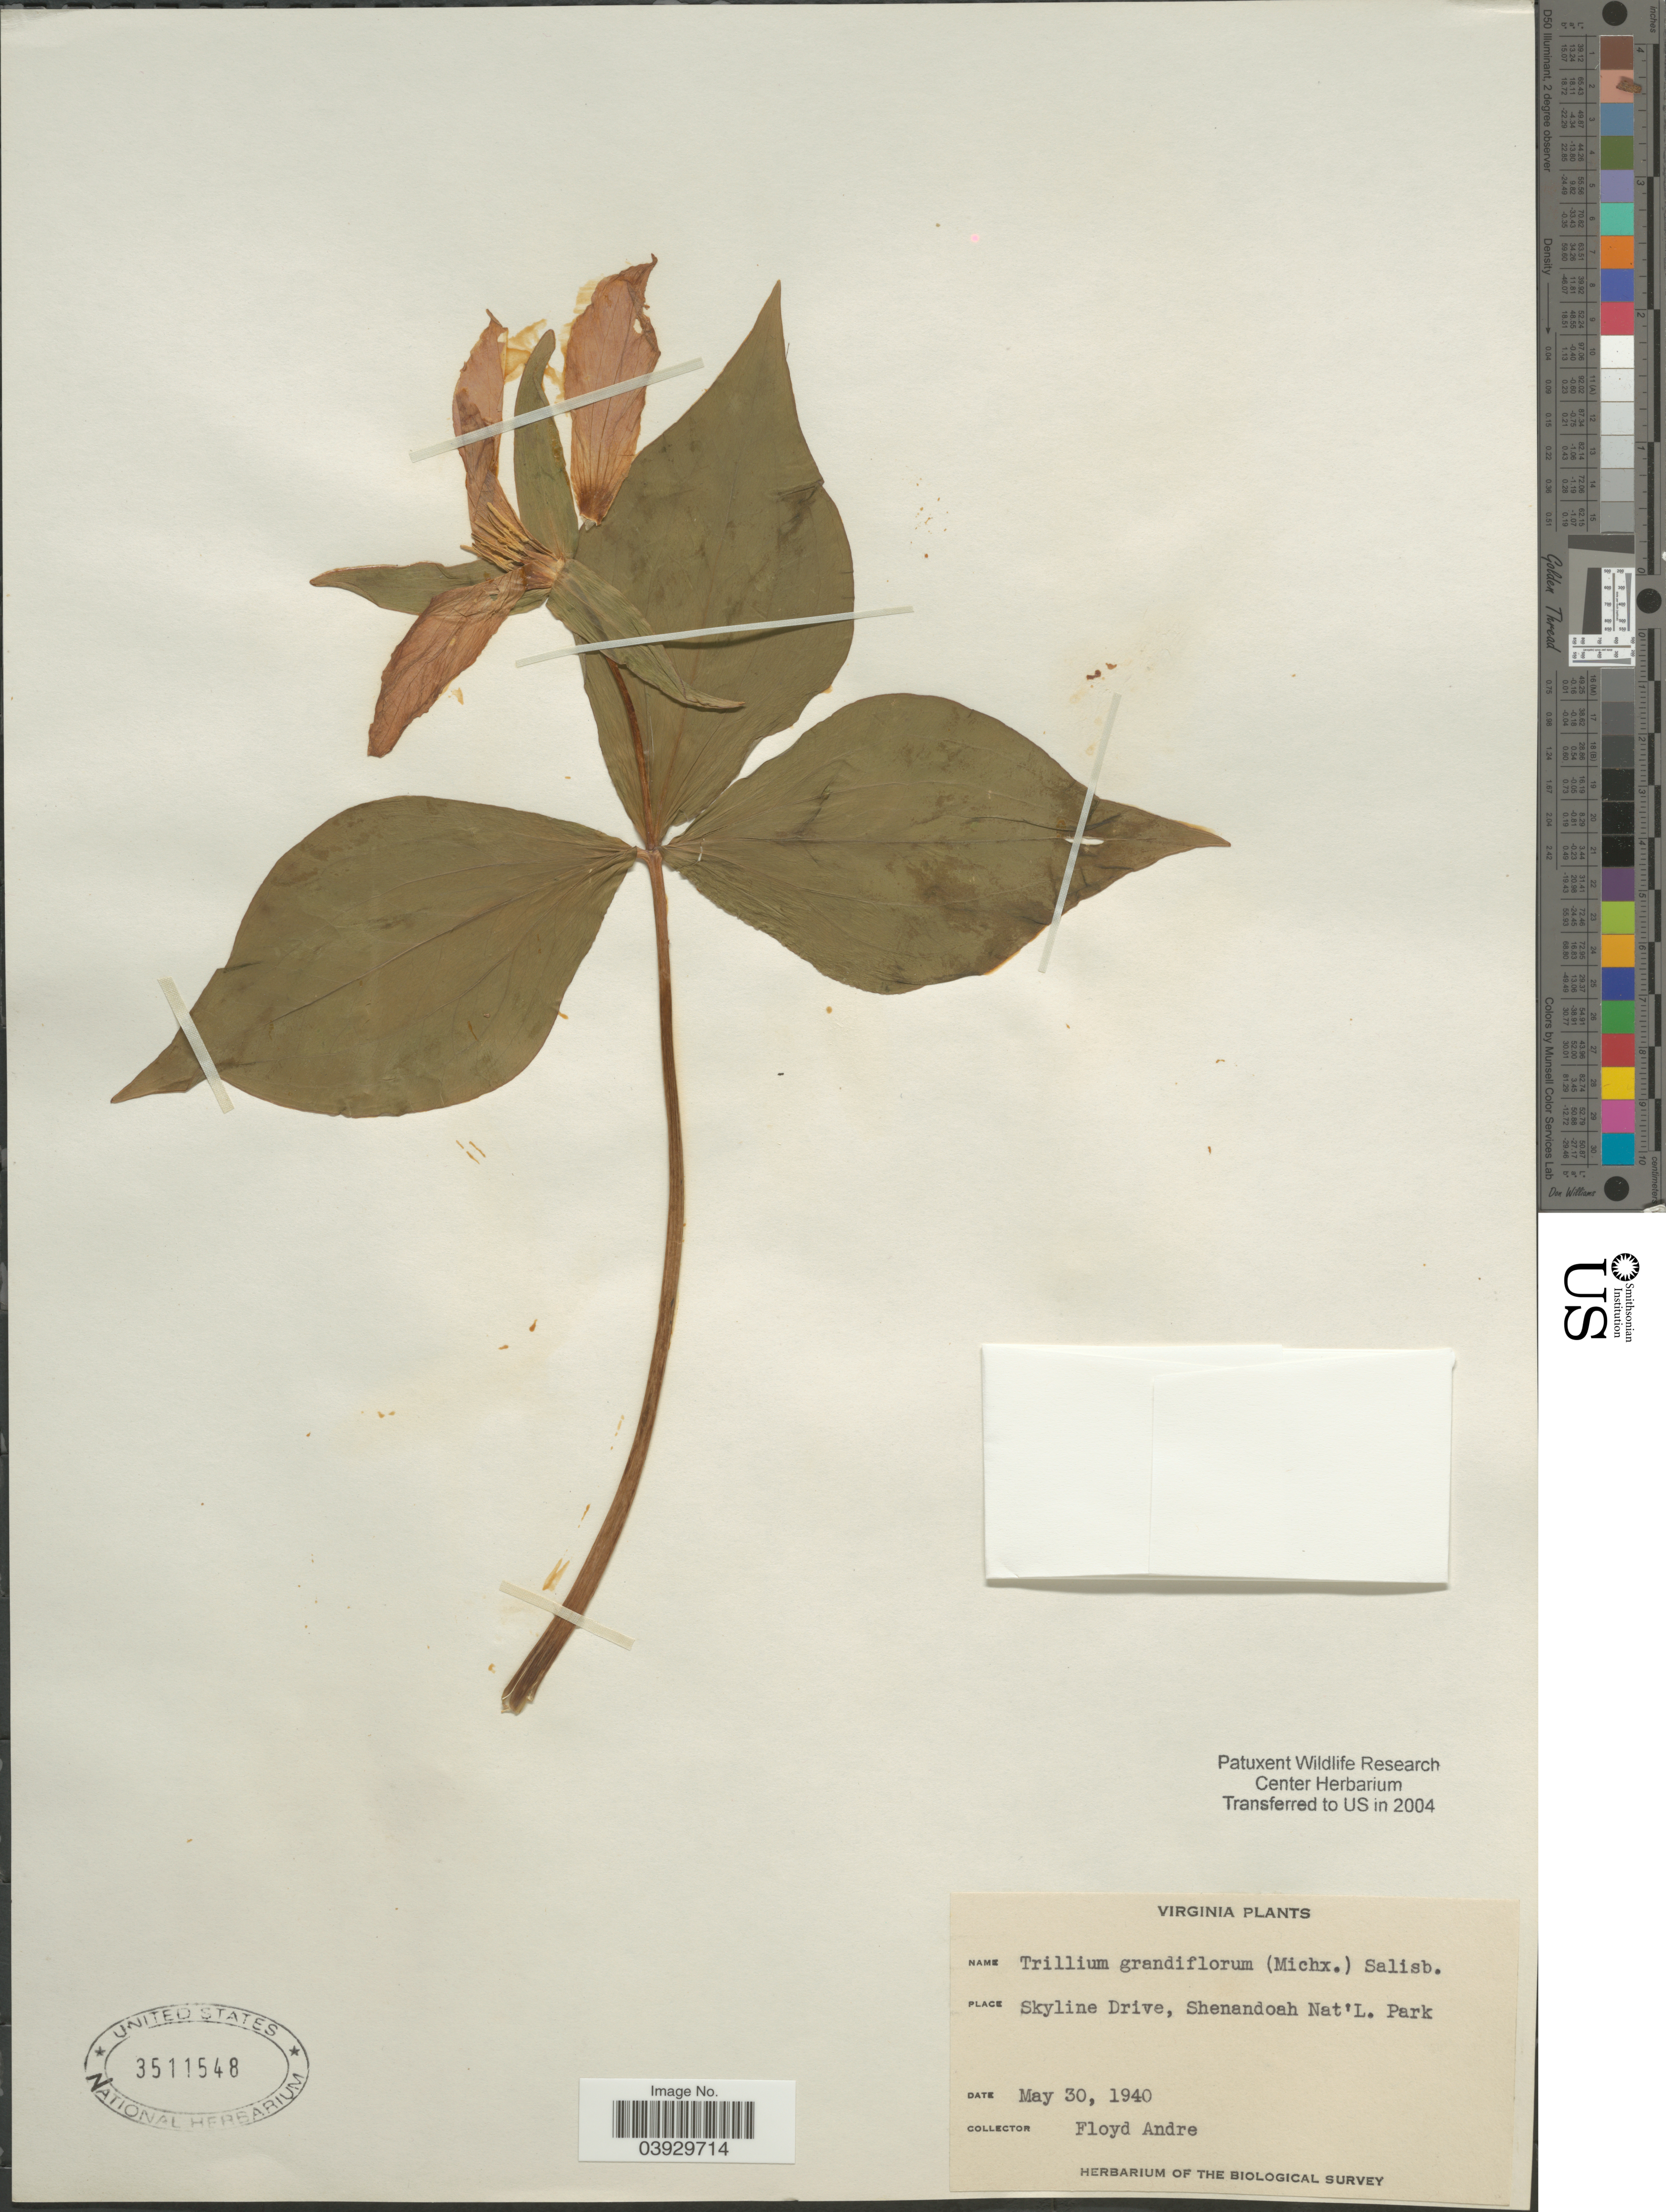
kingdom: Plantae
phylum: Tracheophyta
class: Liliopsida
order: Liliales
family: Melanthiaceae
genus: Trillium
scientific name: Trillium grandiflorum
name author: (Michx.) Salisb.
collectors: F. Andre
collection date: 1940-05-30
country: United States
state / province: Virginia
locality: Skyline Drive, Shenandoah Nat'L. Park.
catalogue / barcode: US 3511548